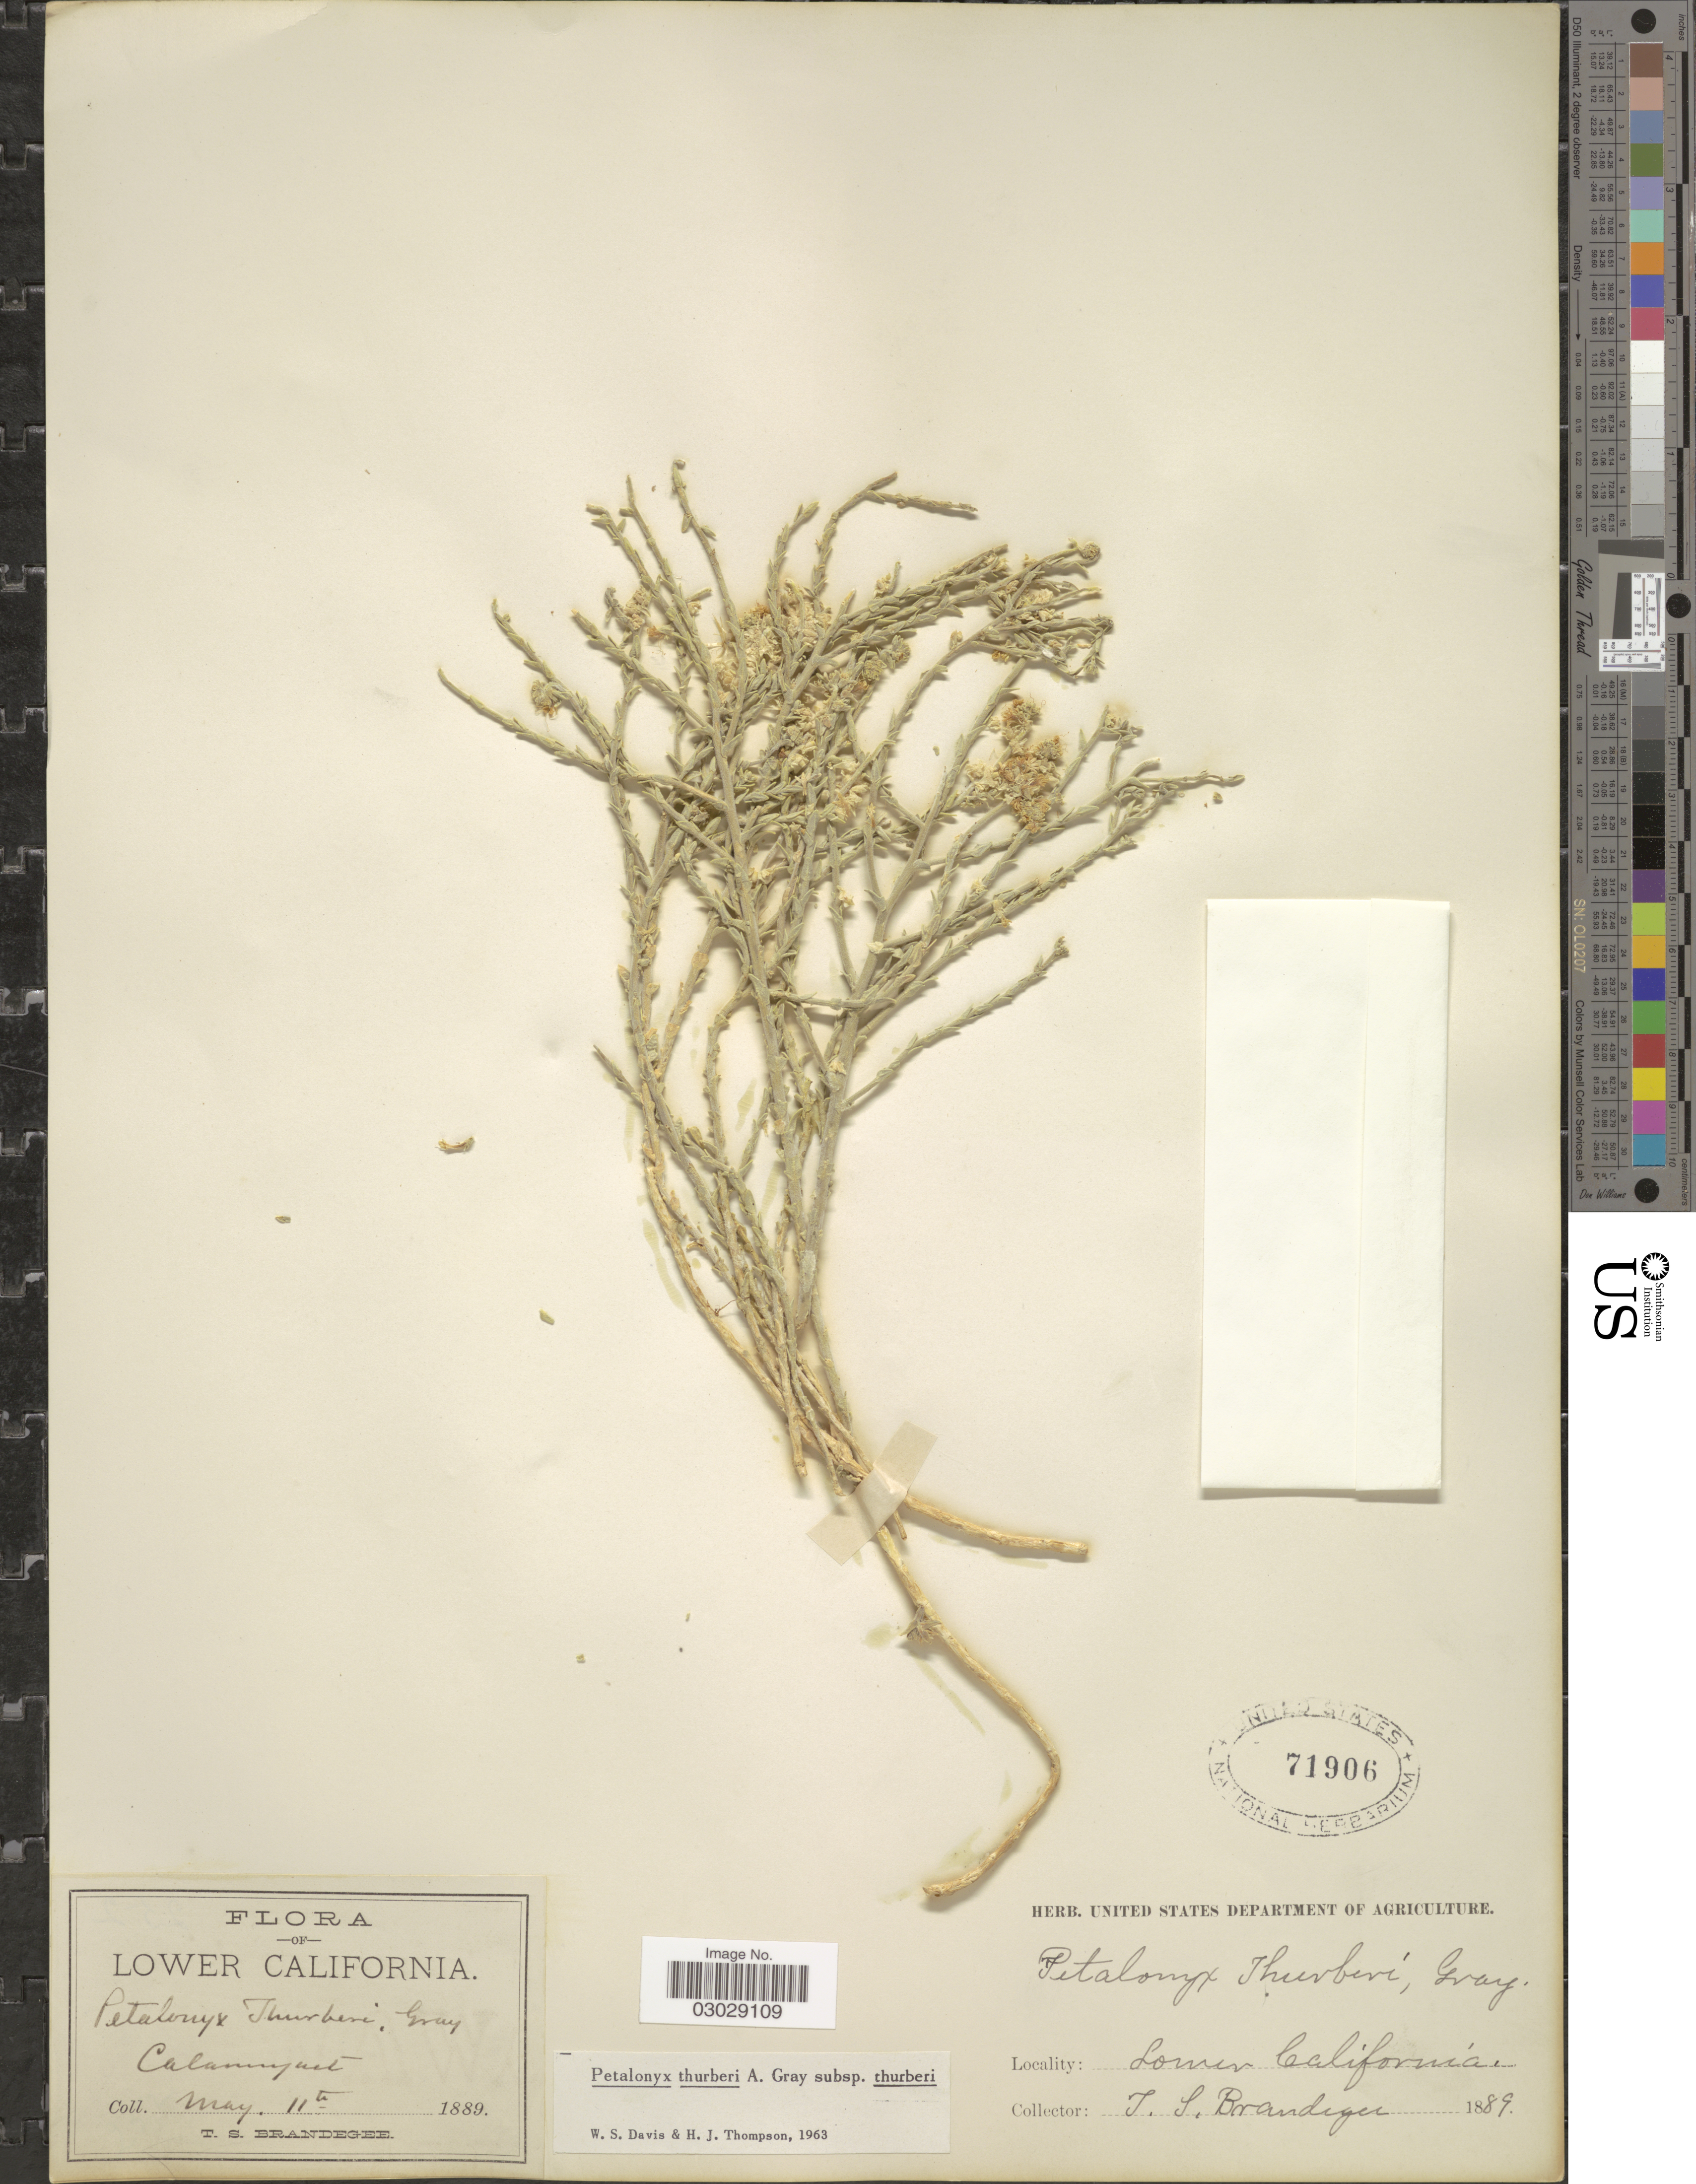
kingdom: Plantae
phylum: Tracheophyta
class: Magnoliopsida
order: Cornales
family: Loasaceae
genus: Petalonyx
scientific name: Petalonyx thurberi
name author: A. Gray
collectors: T. S. Brandegee (herbarium)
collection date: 1889-05-11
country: Mexico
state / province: Baja California Norte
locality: Lower California. Calamajué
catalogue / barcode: US 71906